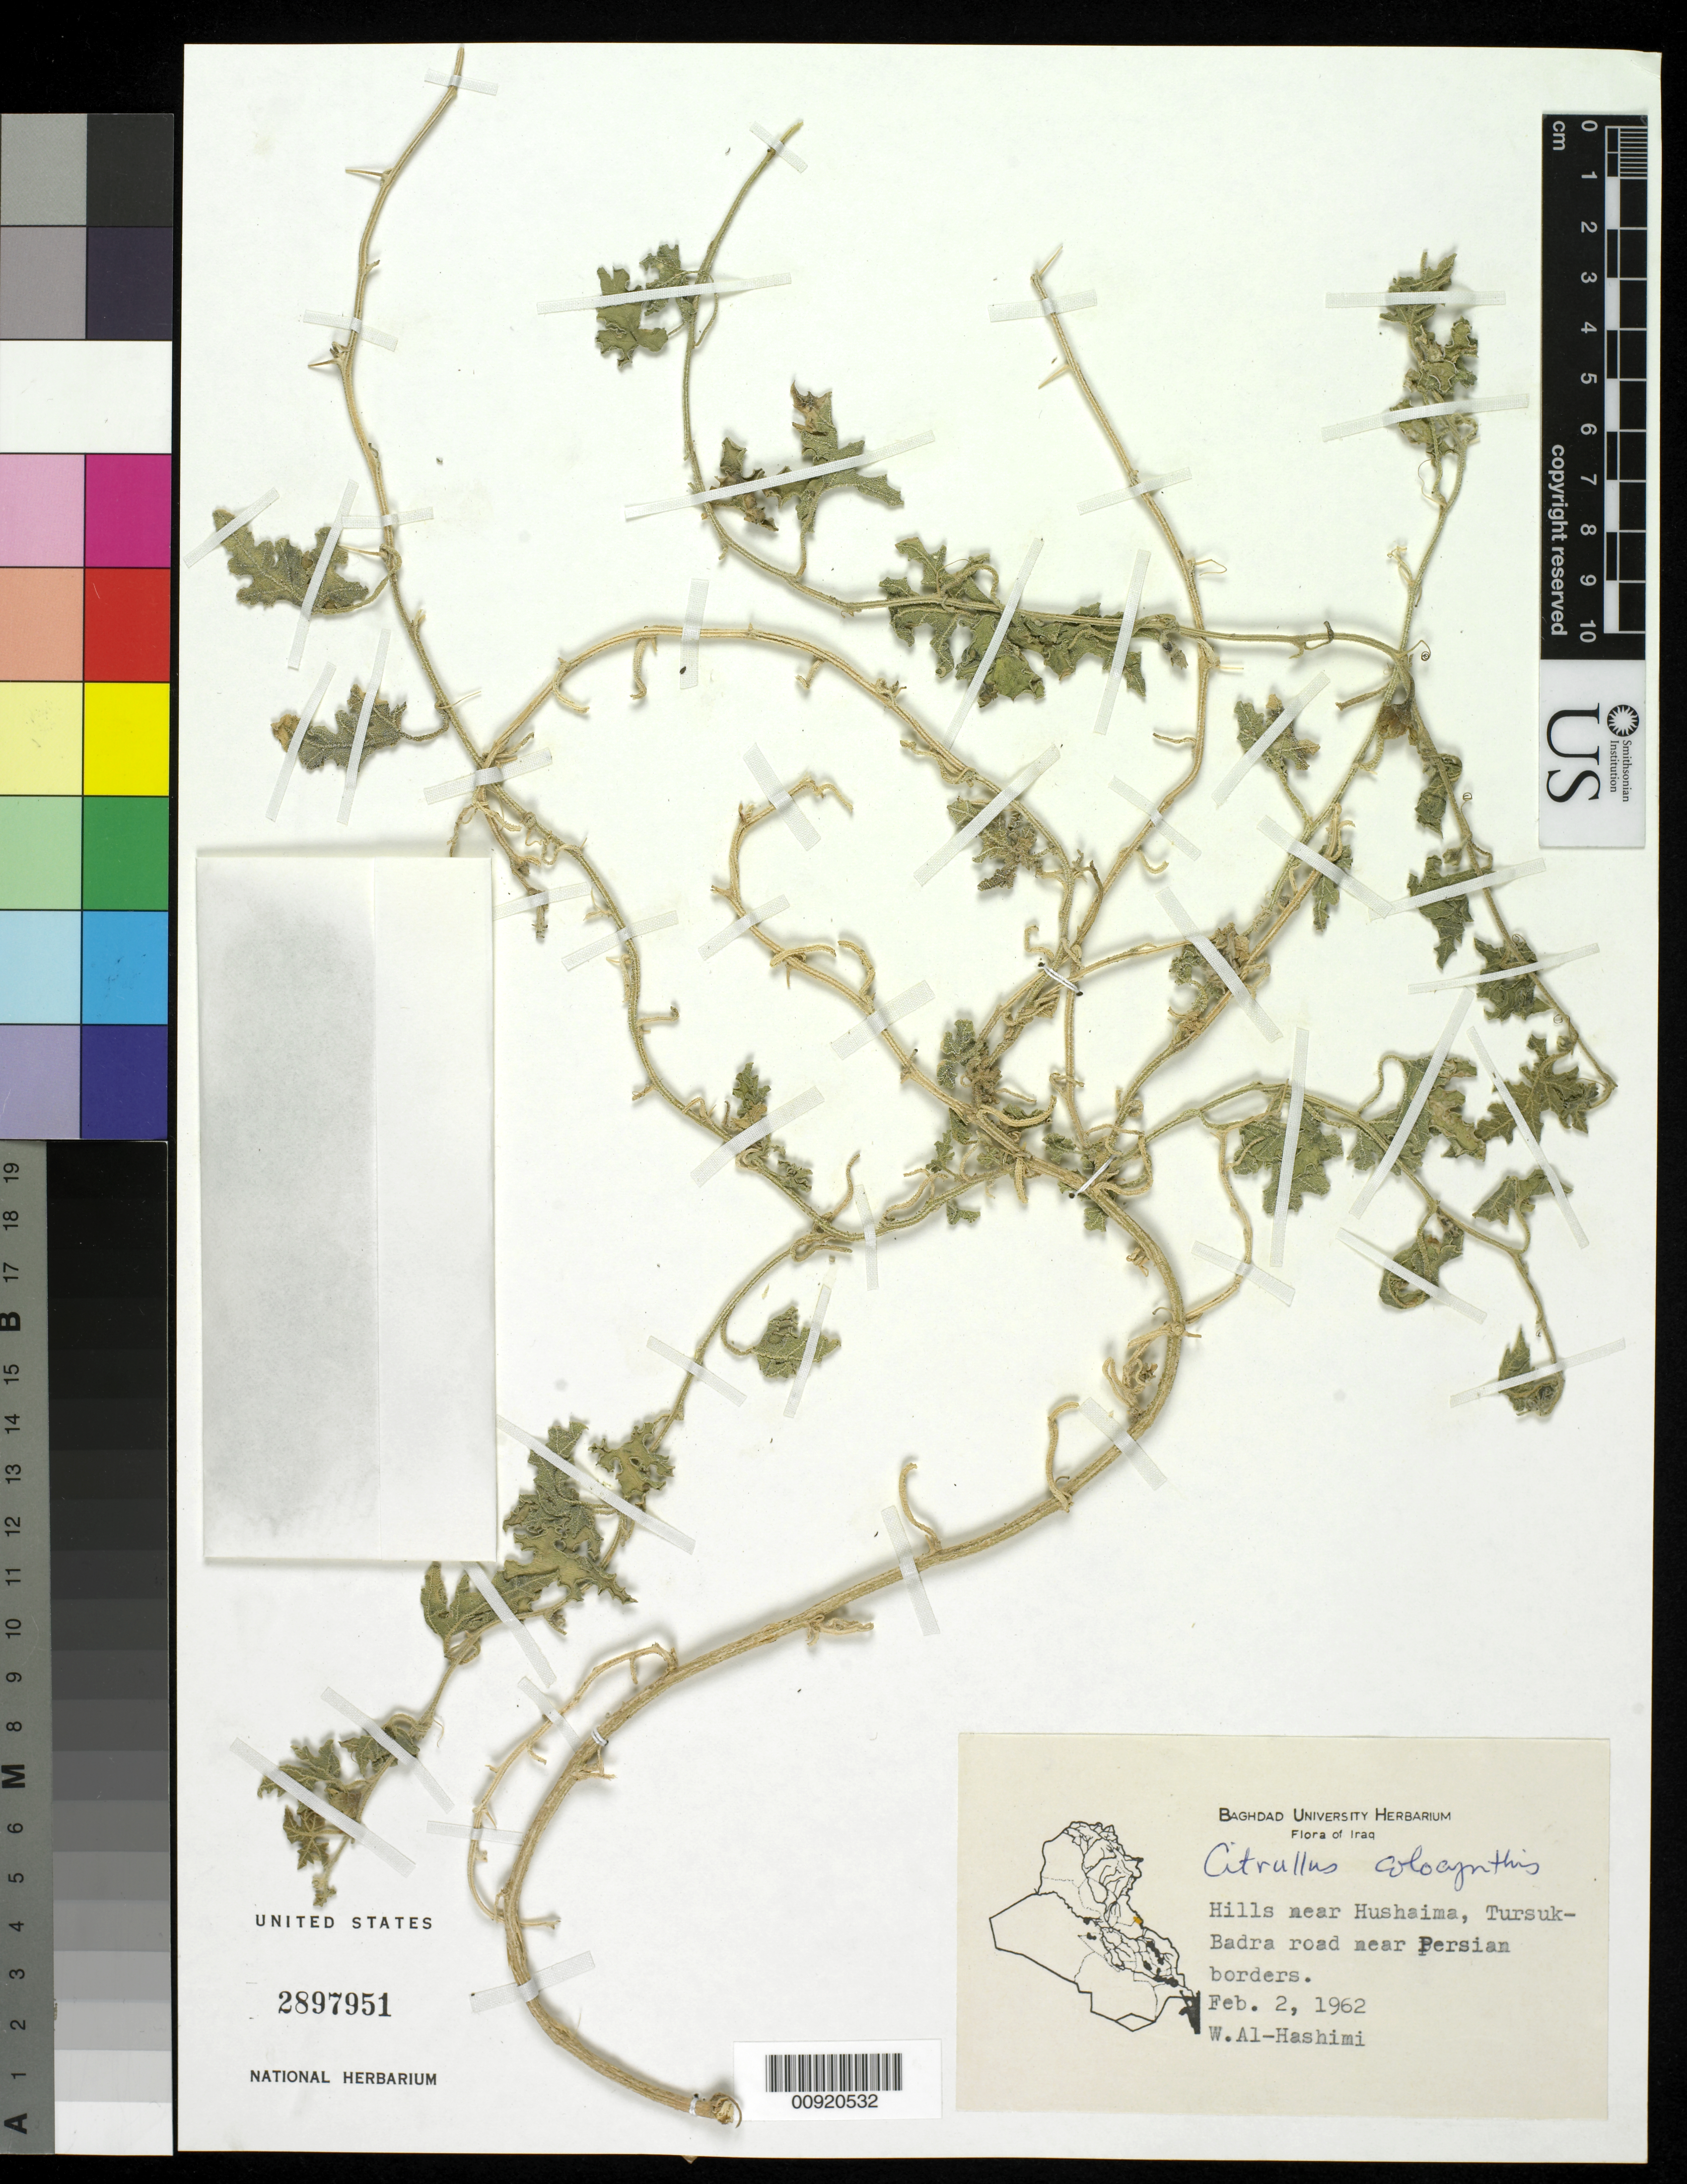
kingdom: Plantae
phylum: Tracheophyta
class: Magnoliopsida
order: Cucurbitales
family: Cucurbitaceae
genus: Citrullus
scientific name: Citrullus colocynthis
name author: (L.) Schrad.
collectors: W. Al-Hashimi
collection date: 1962-02-02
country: Iraq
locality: Hills near Hushaima, Tursuk-Badra road near Persian borders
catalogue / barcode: US 2897951